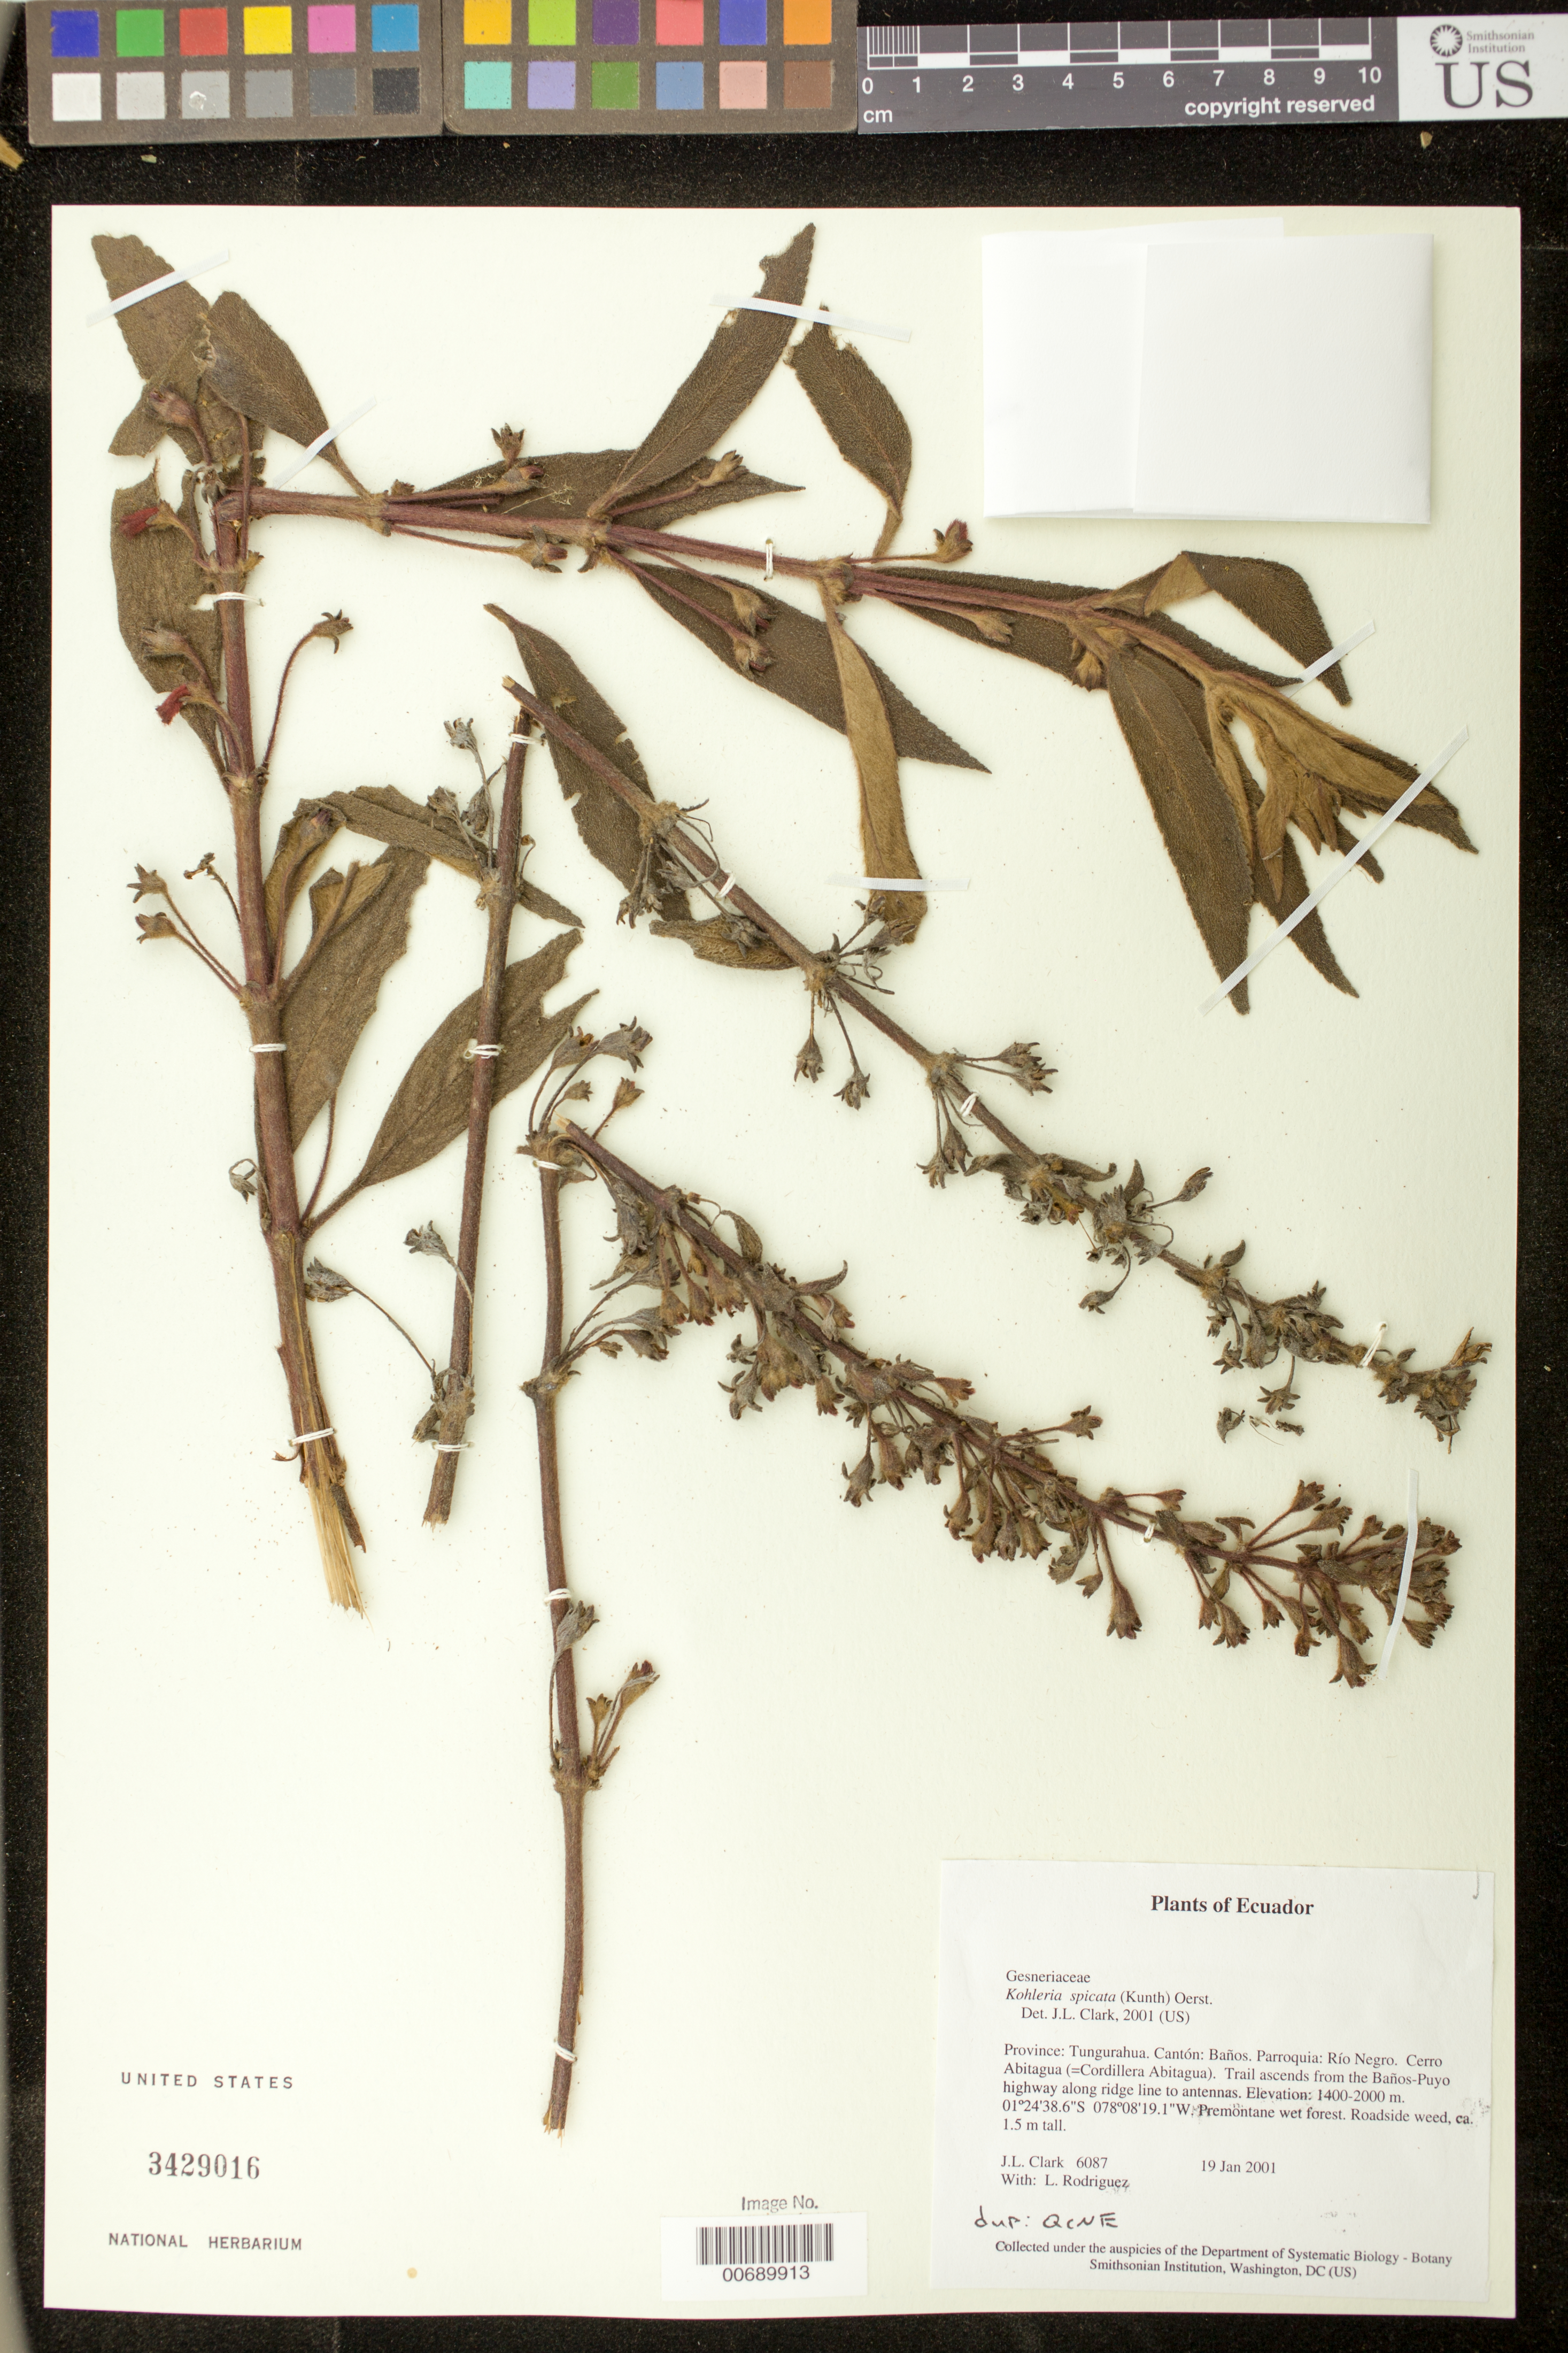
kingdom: Plantae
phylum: Tracheophyta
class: Magnoliopsida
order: Lamiales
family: Gesneriaceae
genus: Kohleria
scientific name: Kohleria spicata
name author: (Kunth) Oerst.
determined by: Clark, J. L., (SEL), The Marie Selby Botanical Garden (UNITED STATES)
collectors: J. L. Clark & L. Rodriguez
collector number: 06087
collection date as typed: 19 Jan 2001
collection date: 2001-01-19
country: Ecuador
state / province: Tungurahua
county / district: Baños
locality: Parroquia: Río Negro. Cerro Abitagua (=Cordillera Abitagua). Trail ascends from the Baños-Puyo highway along ridge line to antennas.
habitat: Premontane wet forest.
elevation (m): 1400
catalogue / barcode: US 3429016